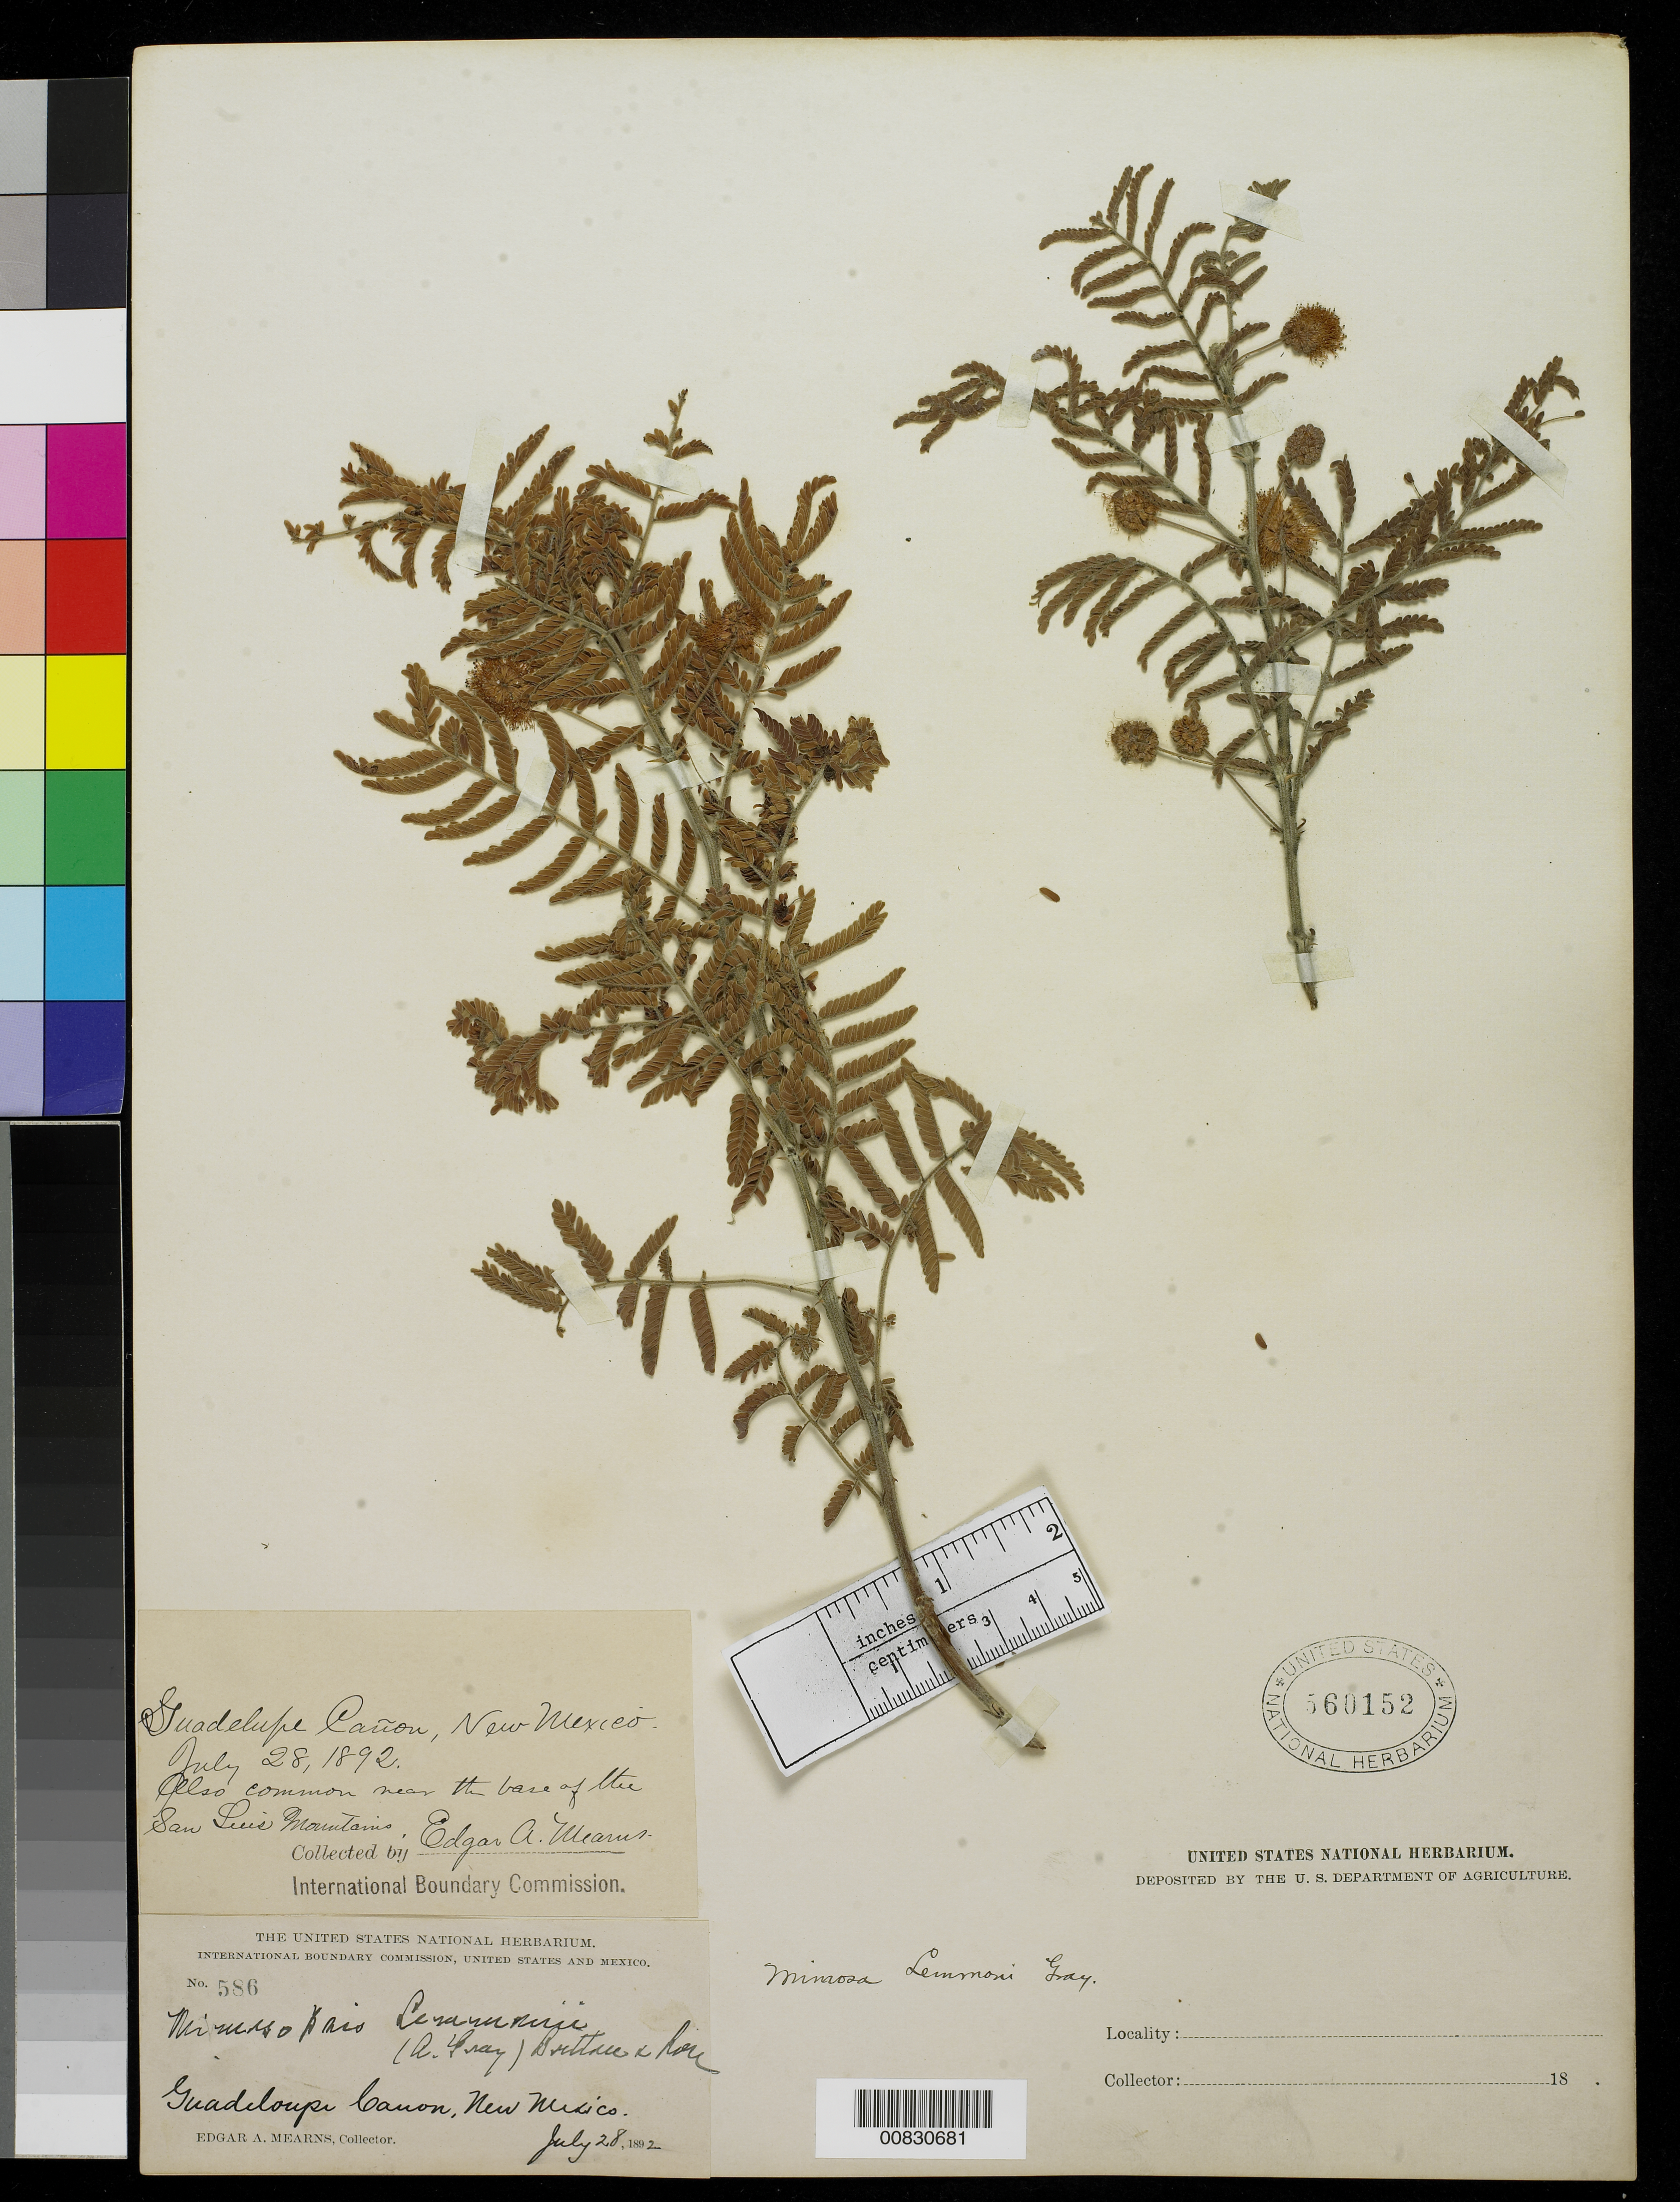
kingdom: Plantae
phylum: Tracheophyta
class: Magnoliopsida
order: Fabales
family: Fabaceae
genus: Mimosa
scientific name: Mimosa grahamii var. lemmonii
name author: (A. Gray) Kearney & Peebles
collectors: E. A. Mearns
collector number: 586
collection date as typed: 28 Jul 1892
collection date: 1892-07-28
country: United States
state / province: New Mexico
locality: Guadalupe Cañon, New Mexico.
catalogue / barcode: US 560152